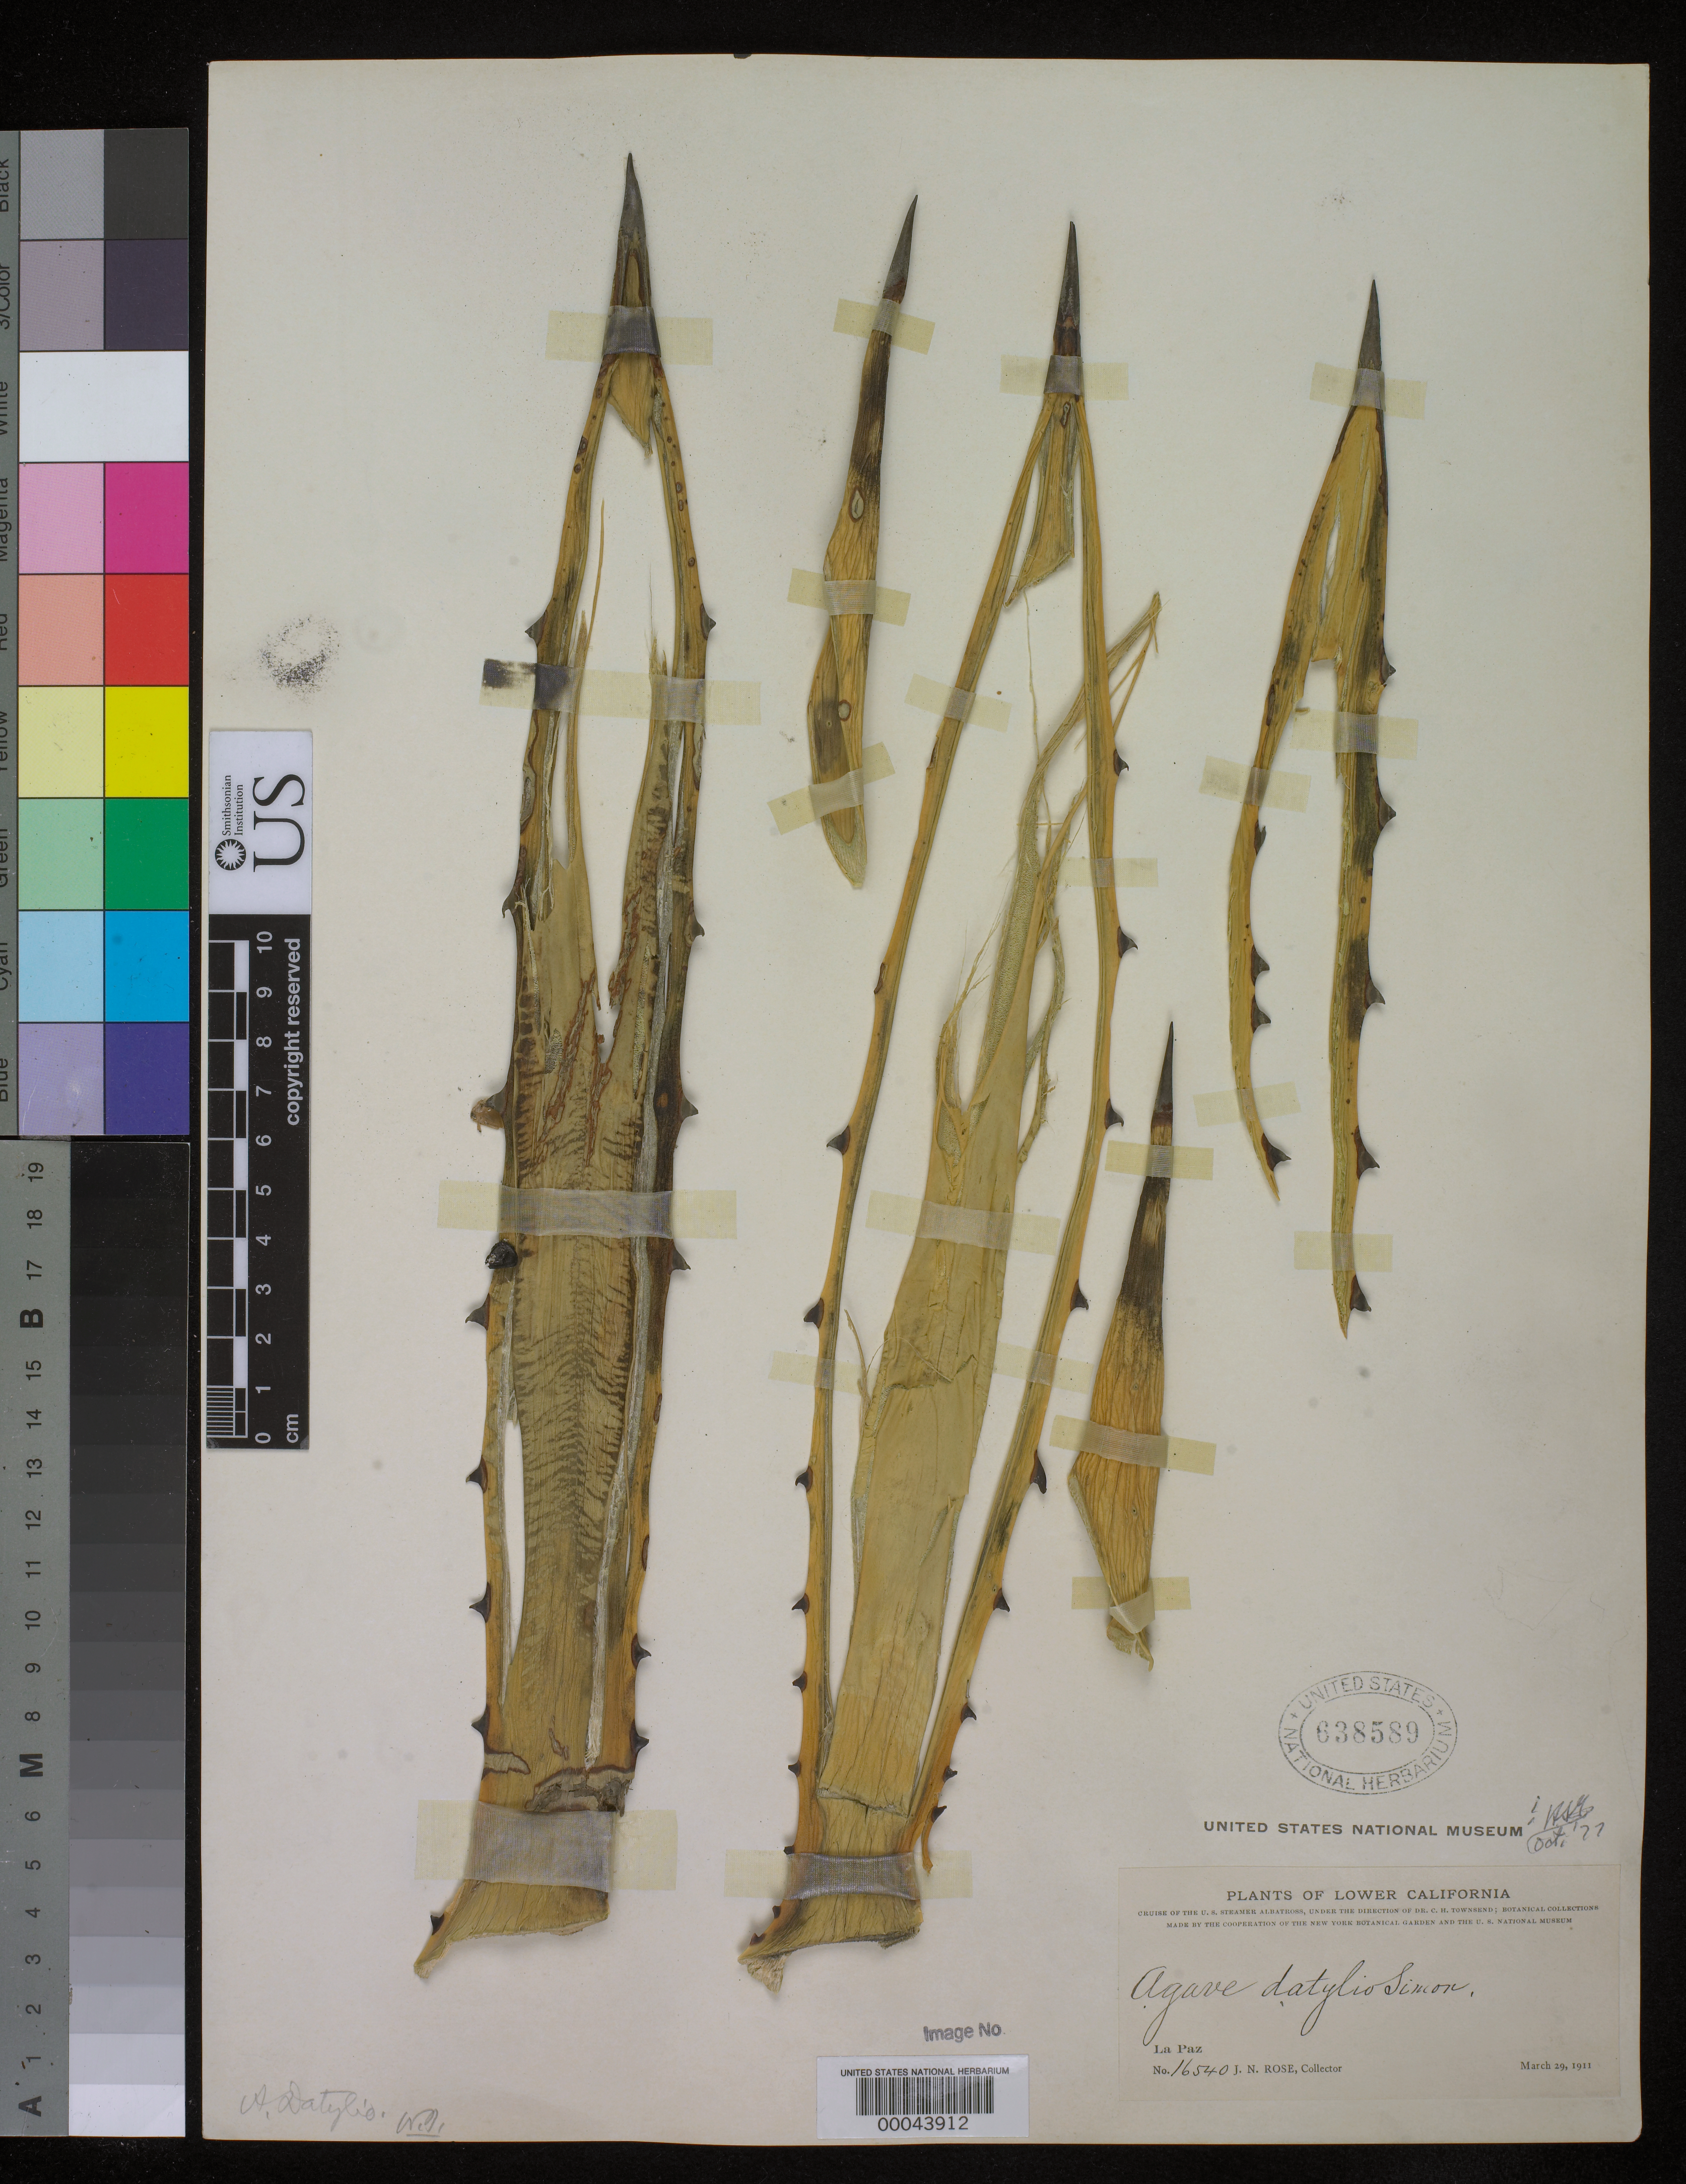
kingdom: Plantae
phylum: Tracheophyta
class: Liliopsida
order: Asparagales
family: Asparagaceae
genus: Agave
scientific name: Agave datylio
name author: F.A.C. Weber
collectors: J. N. Rose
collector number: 16540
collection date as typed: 29 Mar 1911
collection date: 1911-03-29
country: Mexico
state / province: Baja California Sur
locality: La Paz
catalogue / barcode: US 638589